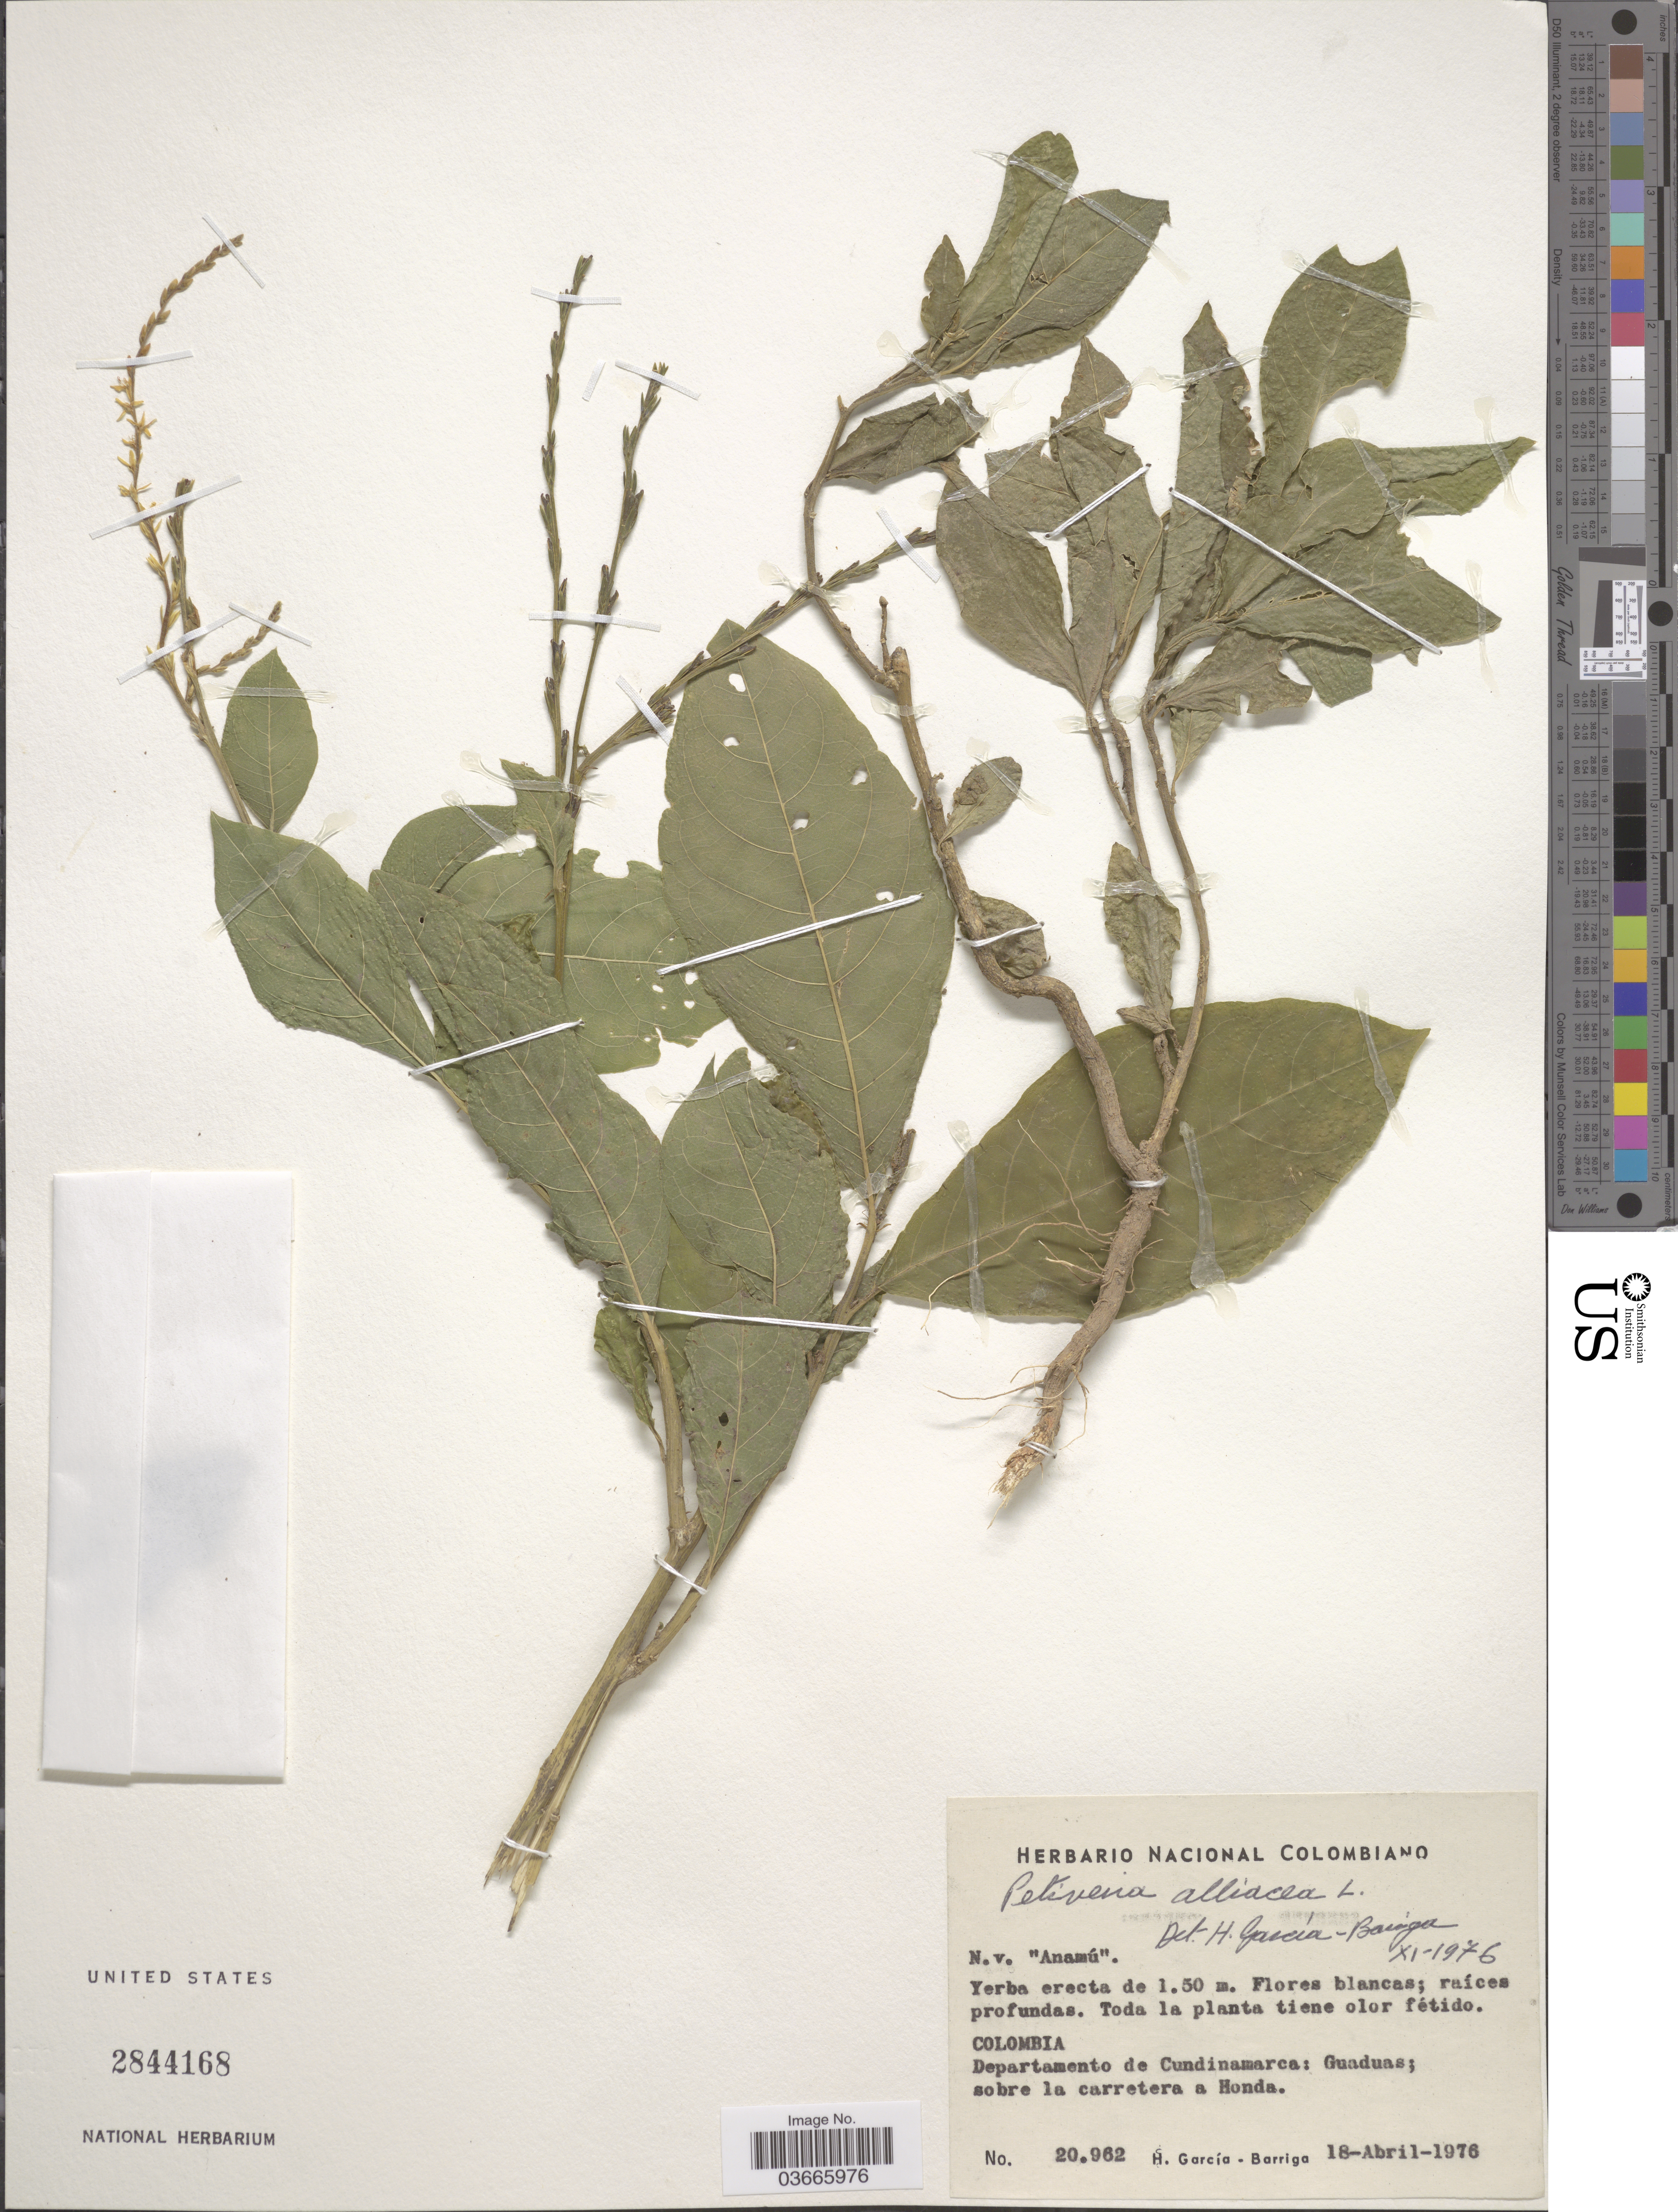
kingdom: Plantae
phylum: Tracheophyta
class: Magnoliopsida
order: Caryophyllales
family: Phytolaccaceae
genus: Petiveria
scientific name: Petiveria alliacea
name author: L.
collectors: H. García Barriga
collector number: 20962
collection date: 1976-04-18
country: Colombia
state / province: Cundinamarca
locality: Departamento de Cundinamarca: Guaduas; sobre la carretera a Honda.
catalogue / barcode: US 2844168